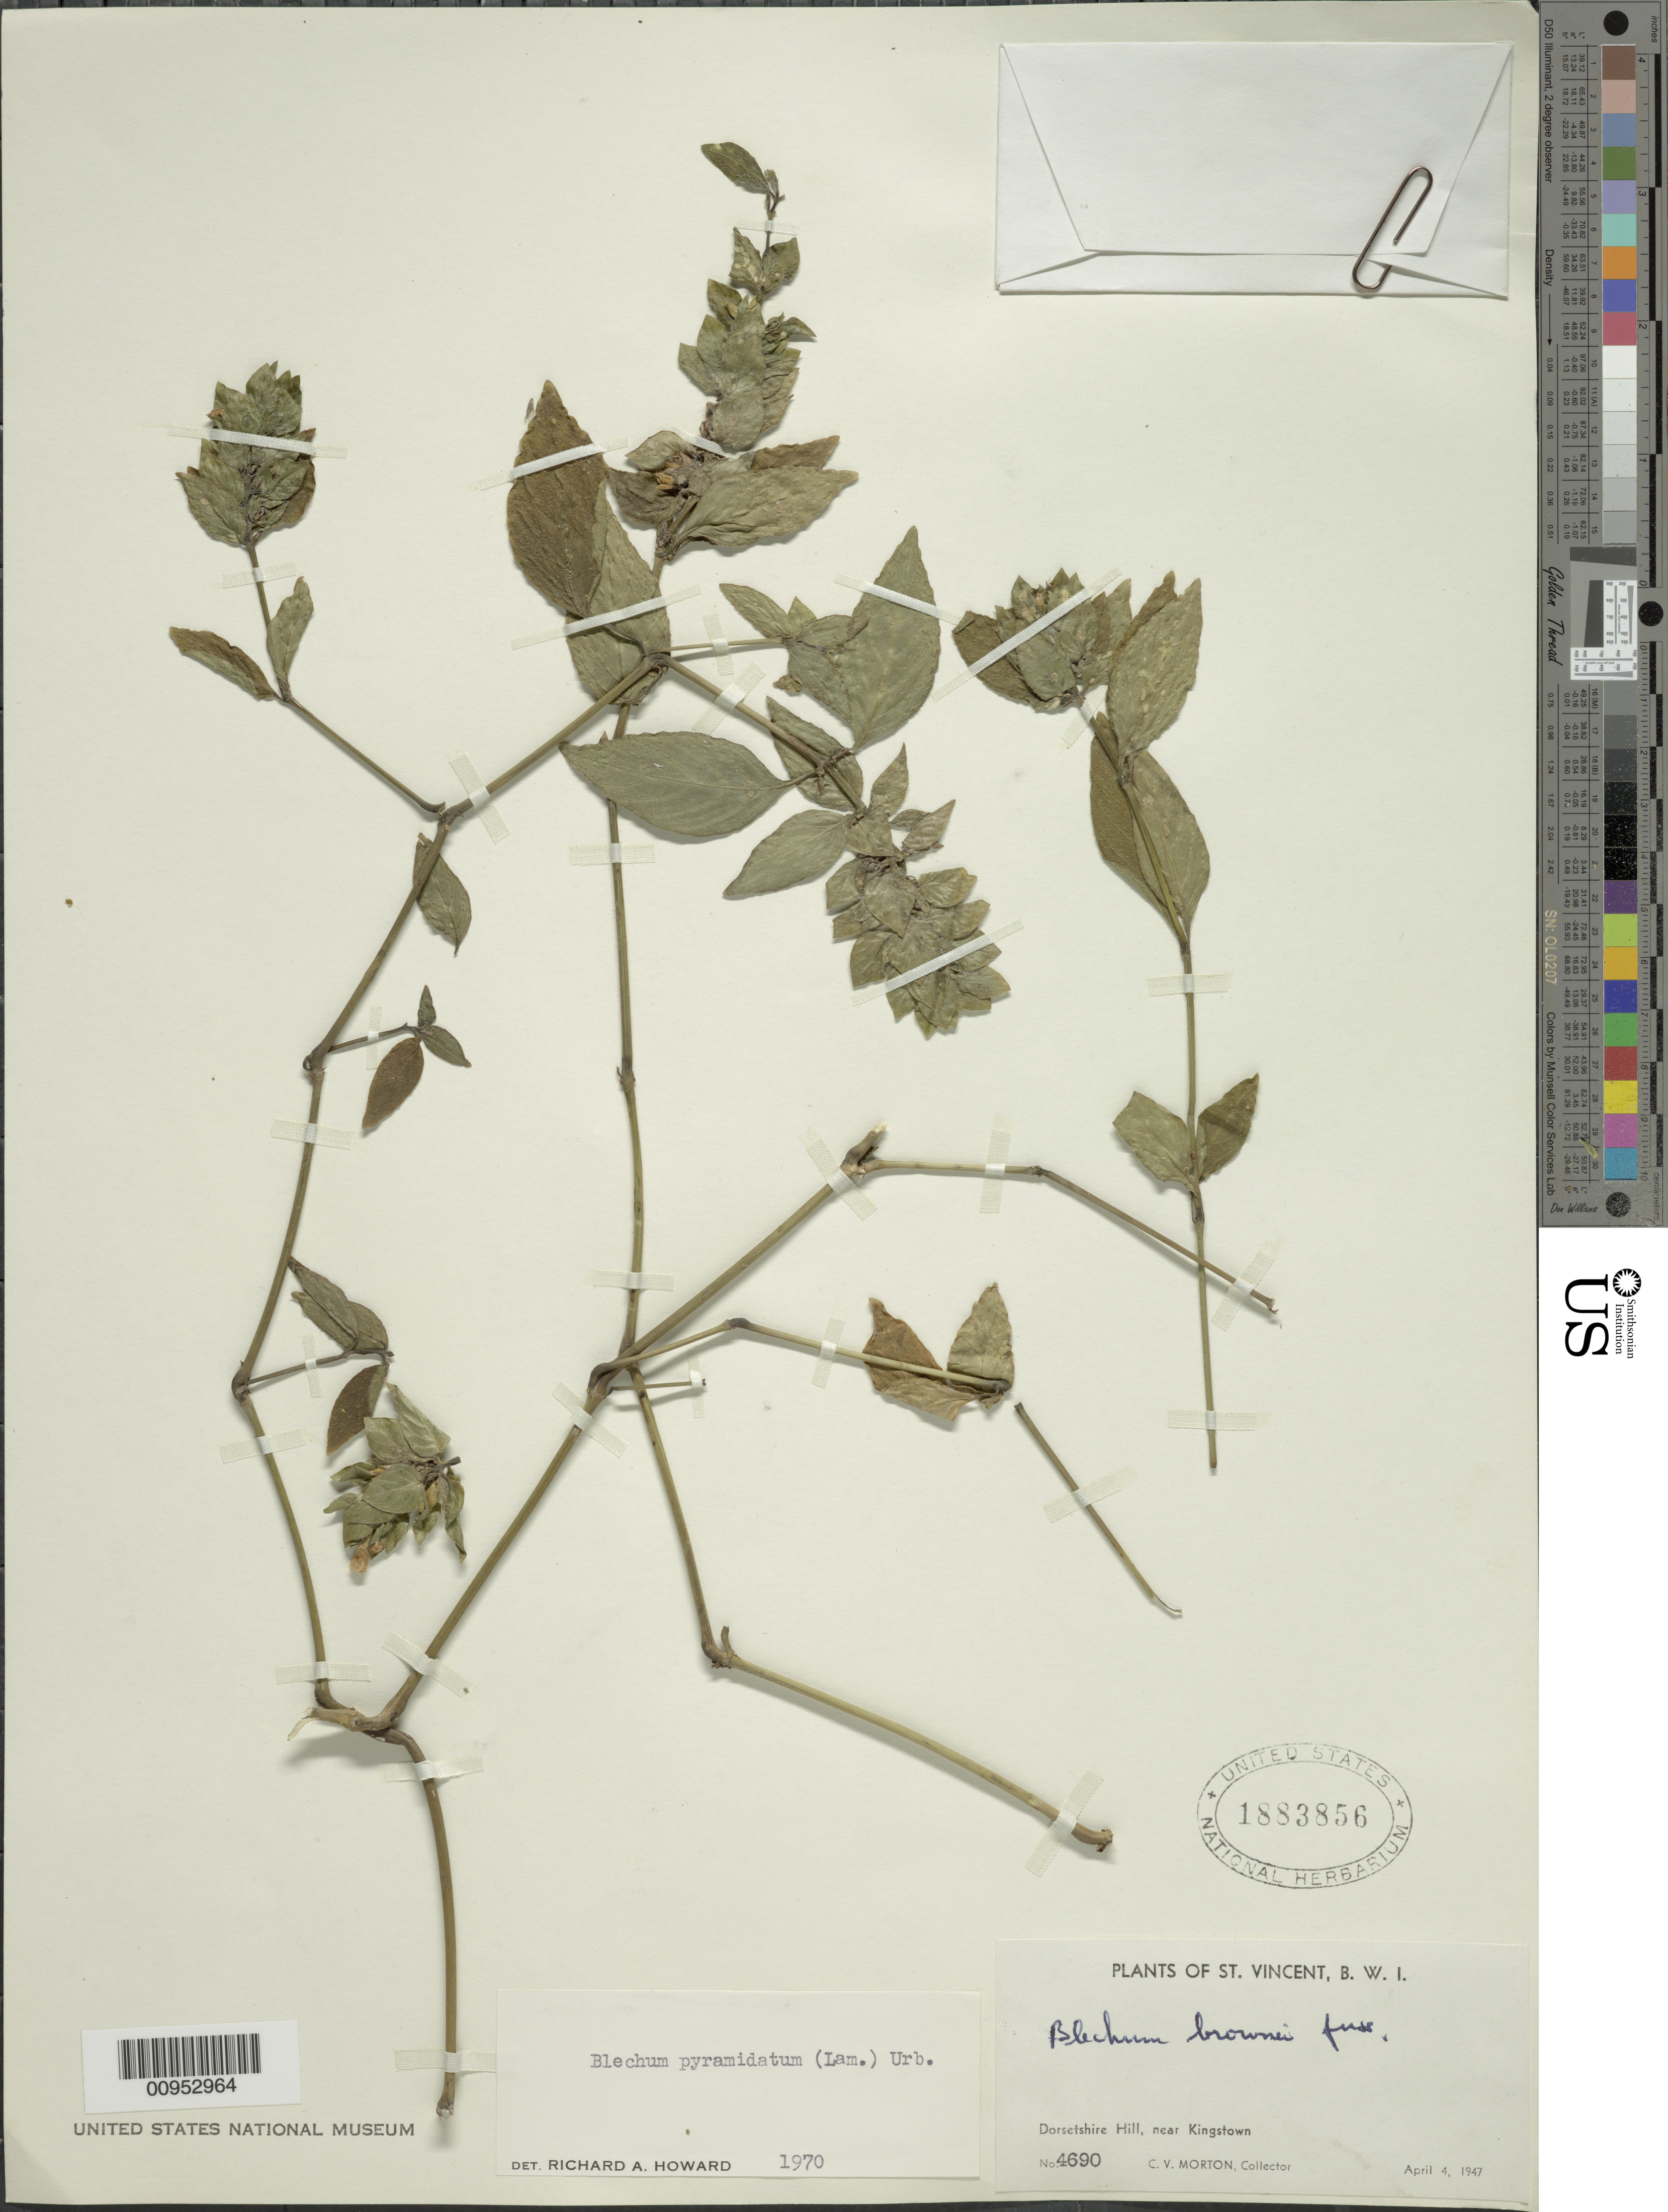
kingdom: Plantae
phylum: Tracheophyta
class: Magnoliopsida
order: Lamiales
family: Acanthaceae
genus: Blechum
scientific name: Blechum pyramidatum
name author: (Lam.) Urb.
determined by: Howard, R. A.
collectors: C. V. Morton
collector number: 4690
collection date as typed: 04 Apr 1947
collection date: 1947-04-04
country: St. Vincent - Grenadines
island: St. Vincent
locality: Dorsetshire Hill, near Kingstown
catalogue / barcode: US 1883856